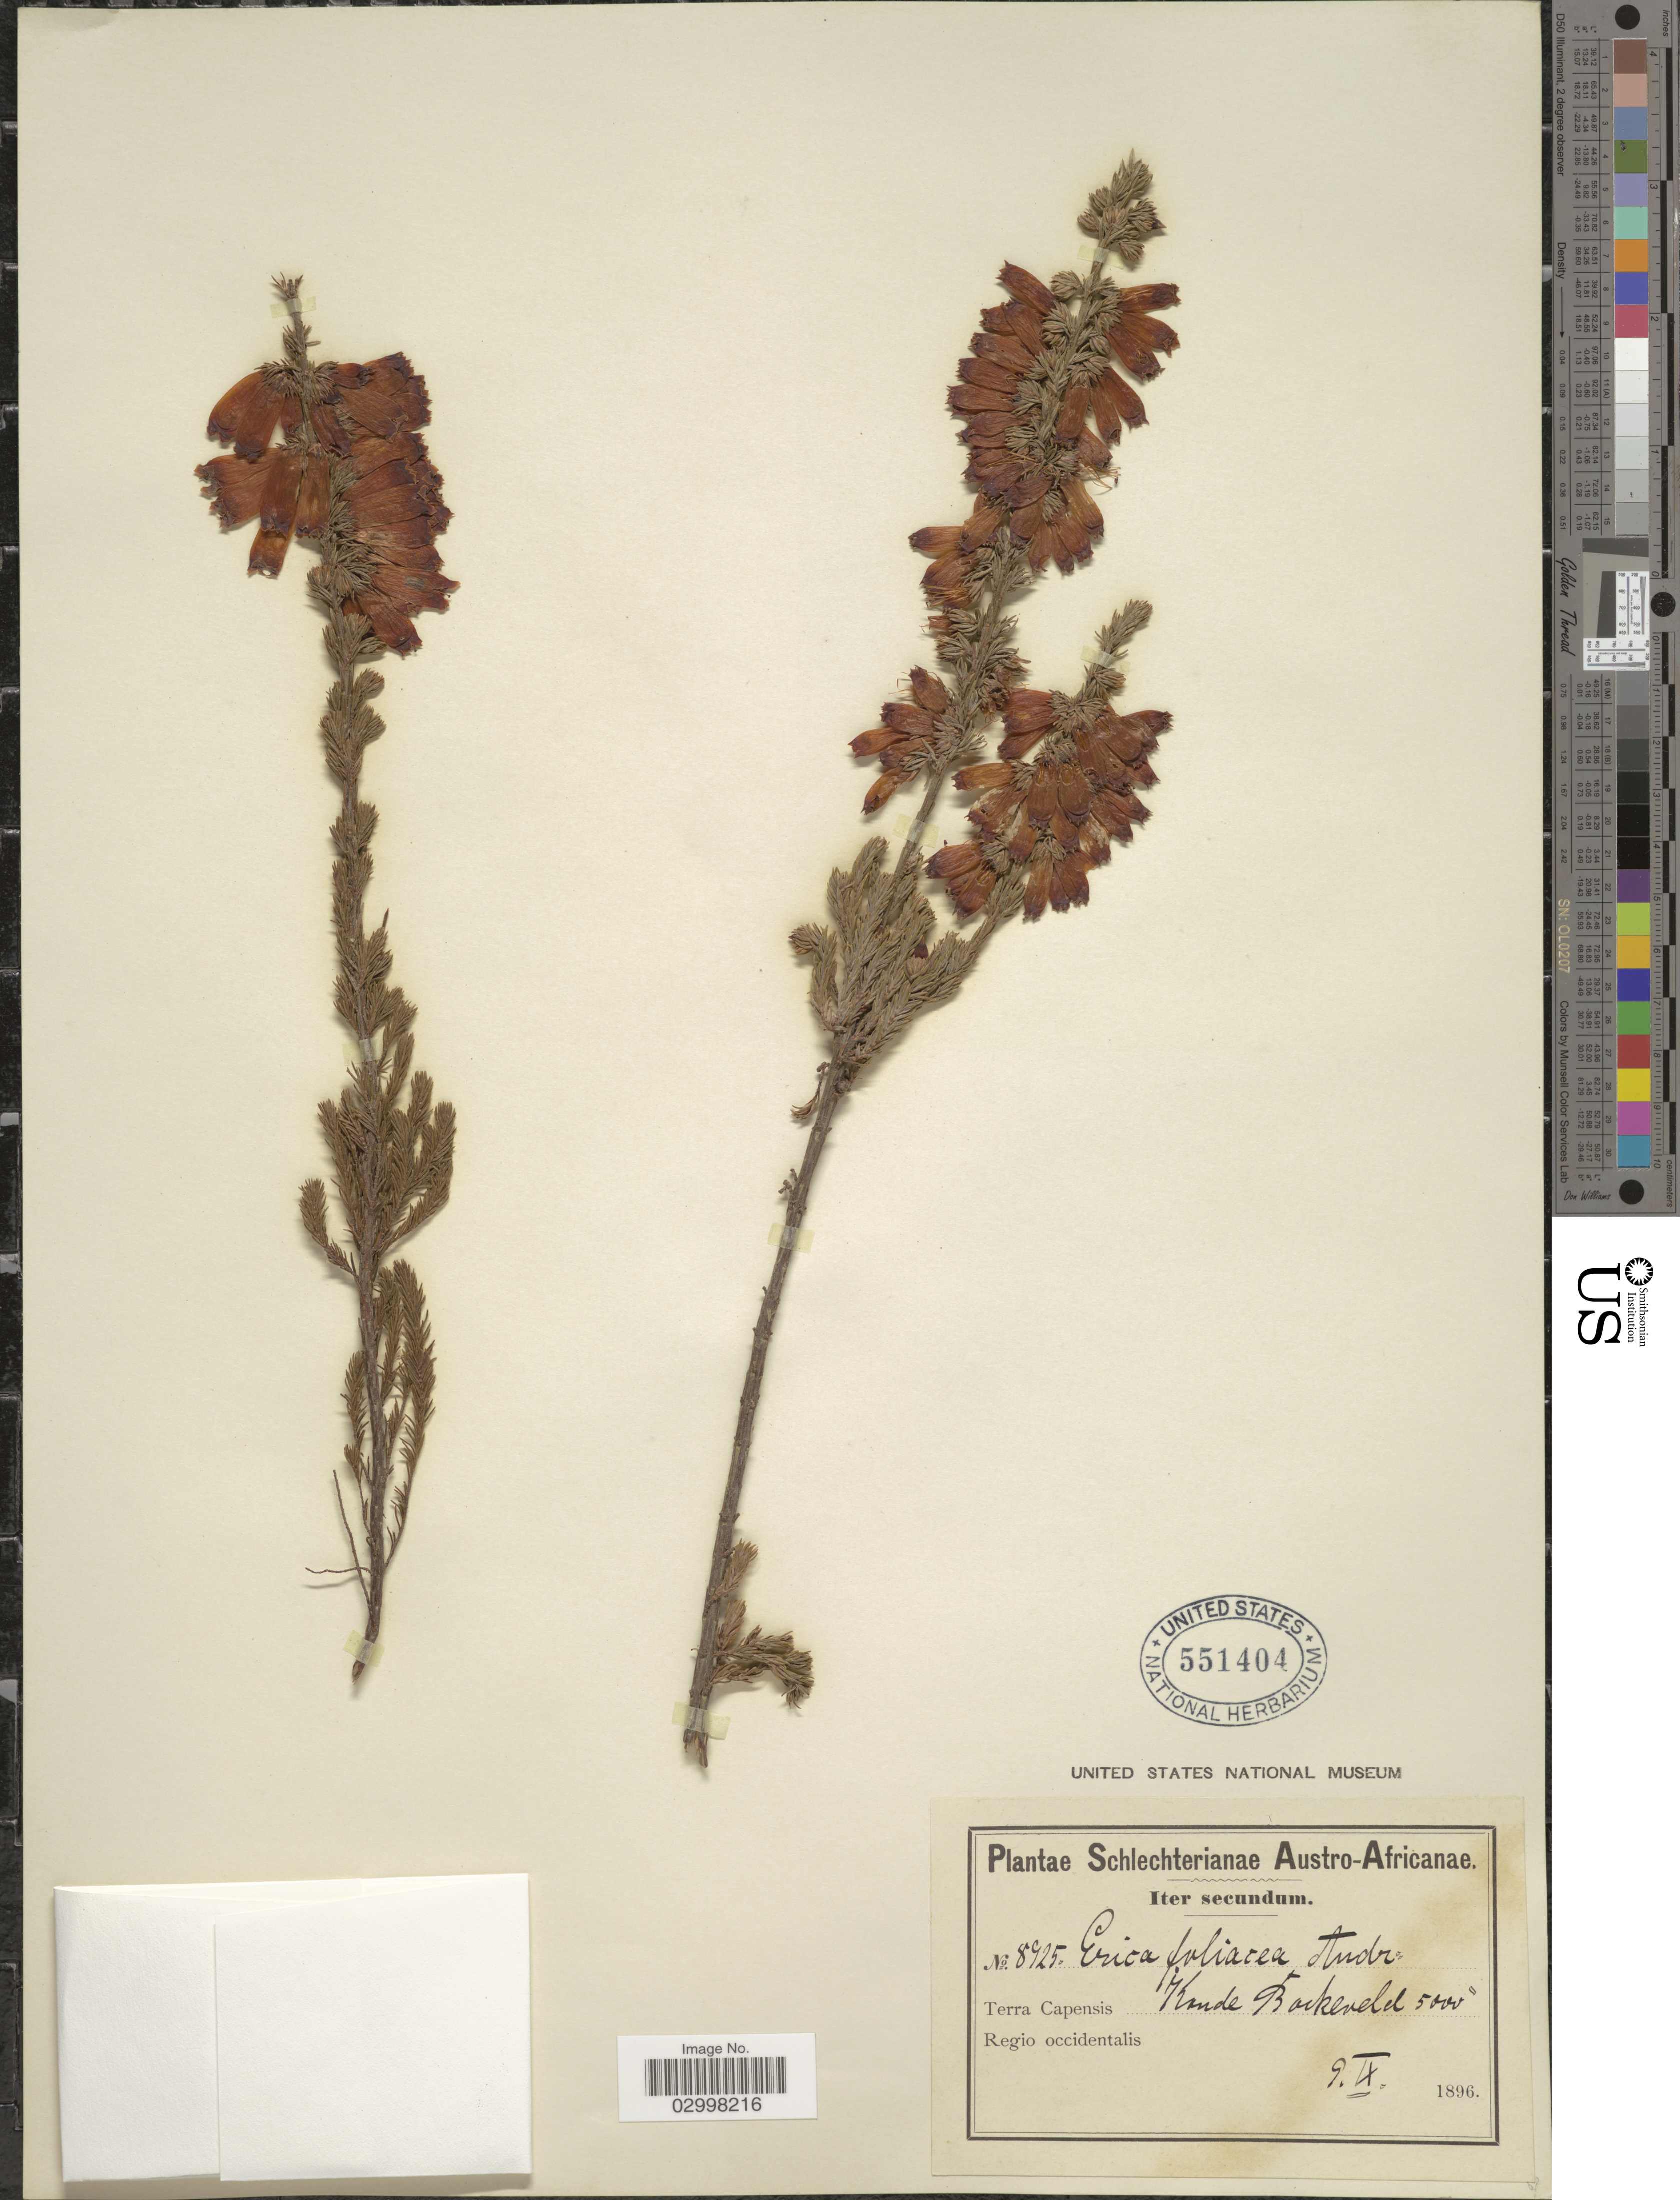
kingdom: Plantae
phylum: Tracheophyta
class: Magnoliopsida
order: Ericales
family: Ericaceae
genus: Erica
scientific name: Erica foliacea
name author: Andrews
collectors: Schlechter, --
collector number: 8925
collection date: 1896-09-09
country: South Africa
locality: Austro-Africanae. Terra Capensis Koude Bokkeveld. Regio occidentalis.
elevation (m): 1524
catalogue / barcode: US 551404